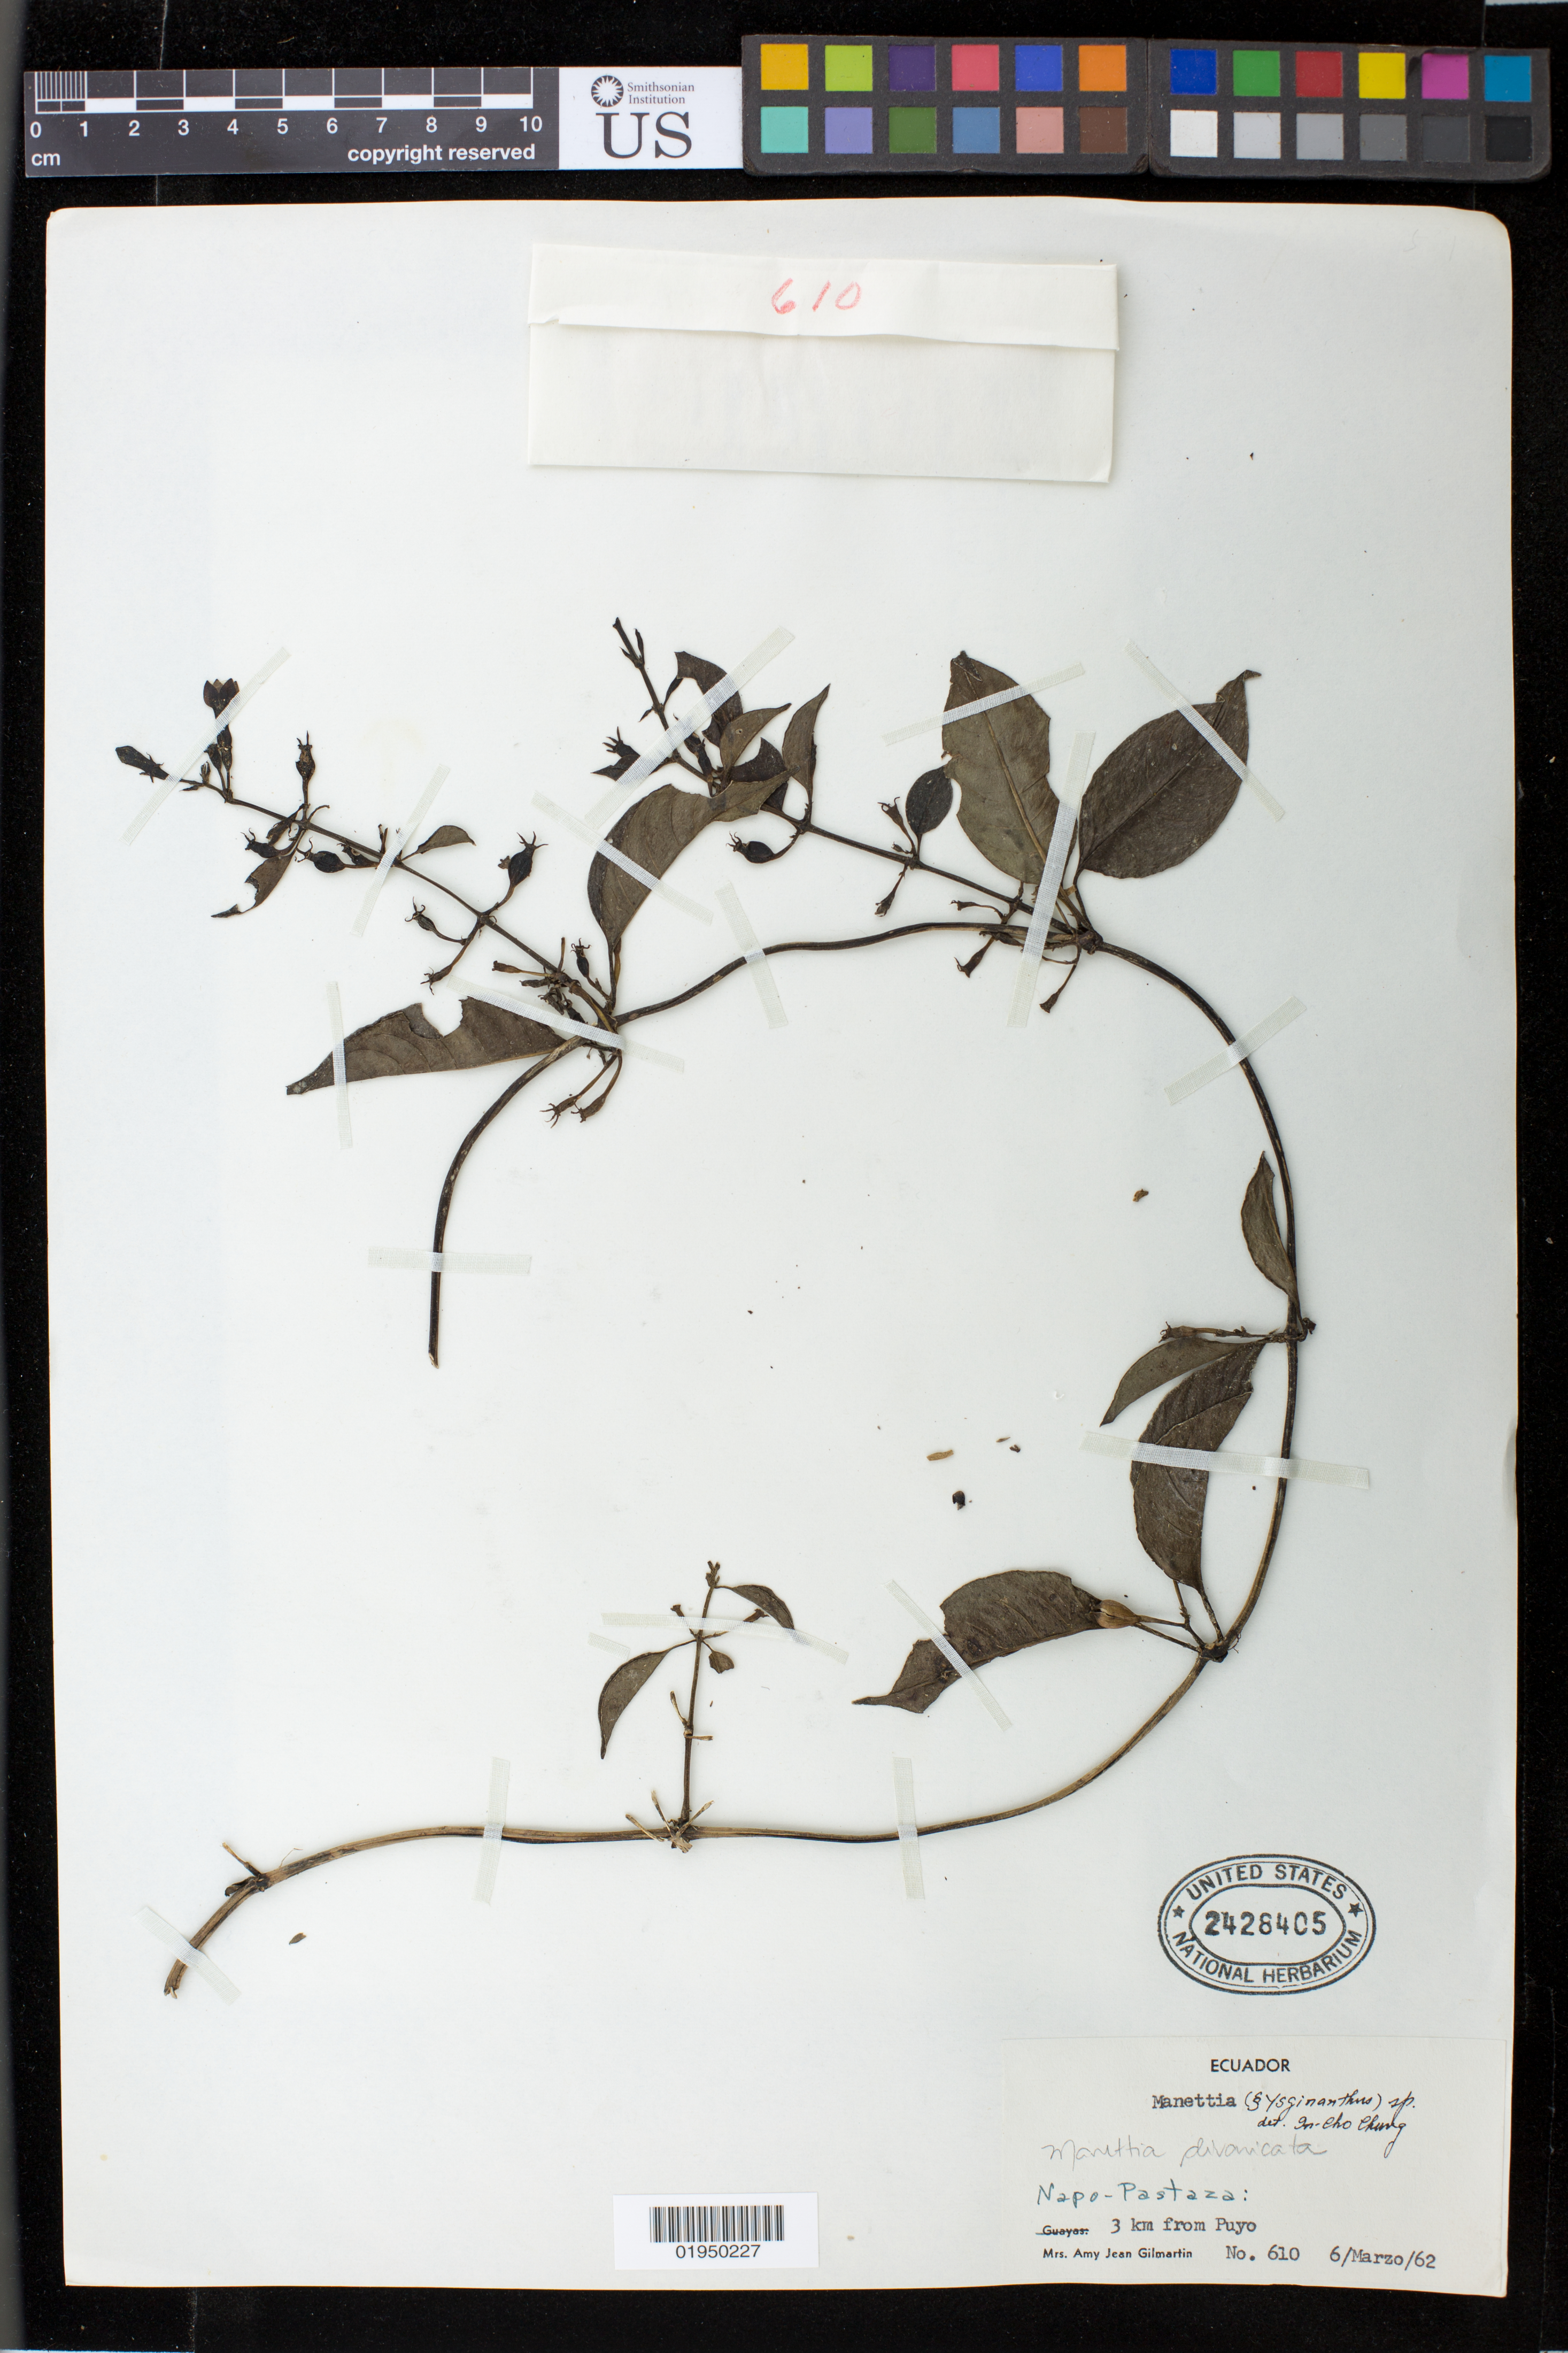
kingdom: Plantae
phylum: Tracheophyta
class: Magnoliopsida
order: Gentianales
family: Rubiaceae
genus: Manettia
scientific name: Manettia divaricata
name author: Wernham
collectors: A. J. Gilmartin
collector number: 610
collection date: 1962-03-06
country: Ecuador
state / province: Napo / Pastaza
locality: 3 km from Puyo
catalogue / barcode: US 2428405